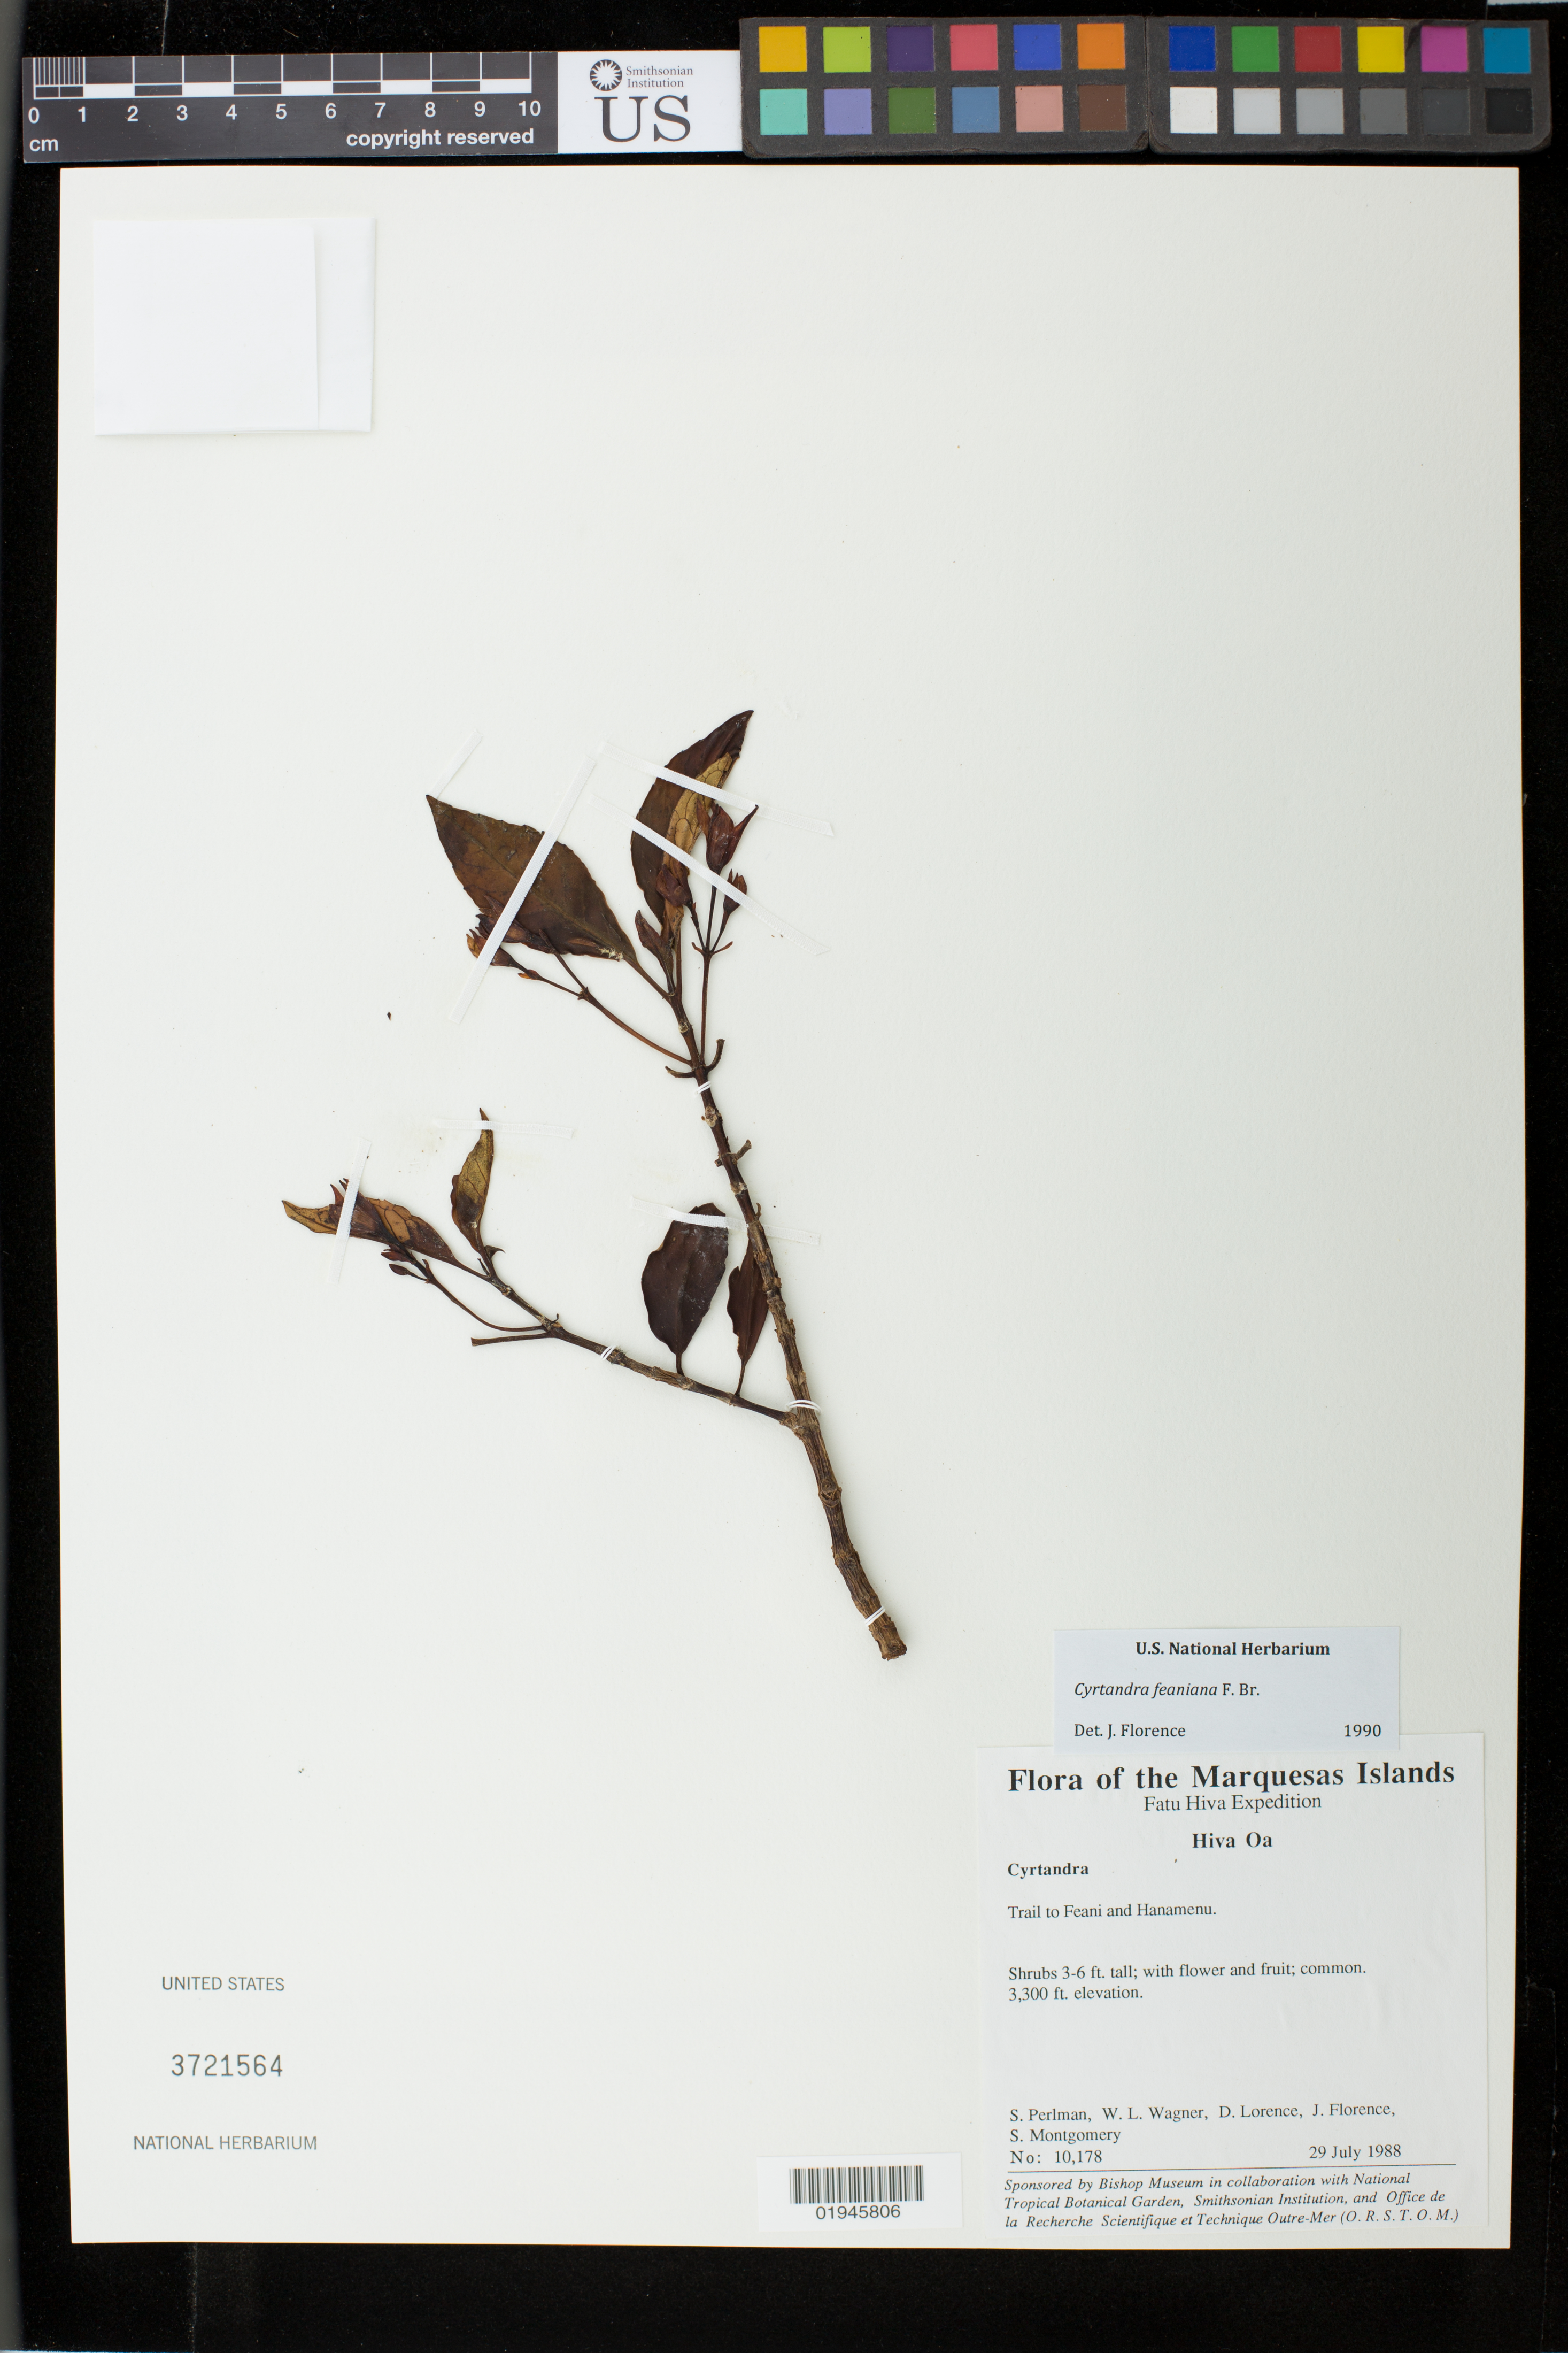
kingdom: Plantae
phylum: Tracheophyta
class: Magnoliopsida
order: Lamiales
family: Gesneriaceae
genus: Cyrtandra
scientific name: Cyrtandra feaniana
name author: F. Br.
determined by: Florence, J.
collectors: S. P. Perlman, W. L. Wagner, D. Lorence, J. Florence & S. Montgomery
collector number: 10178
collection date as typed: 29 July 1988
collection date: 1988-07-29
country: French Polynesia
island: Hiva Oa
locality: trail to Feani and Hanamenu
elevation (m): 1006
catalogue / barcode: US 3721564